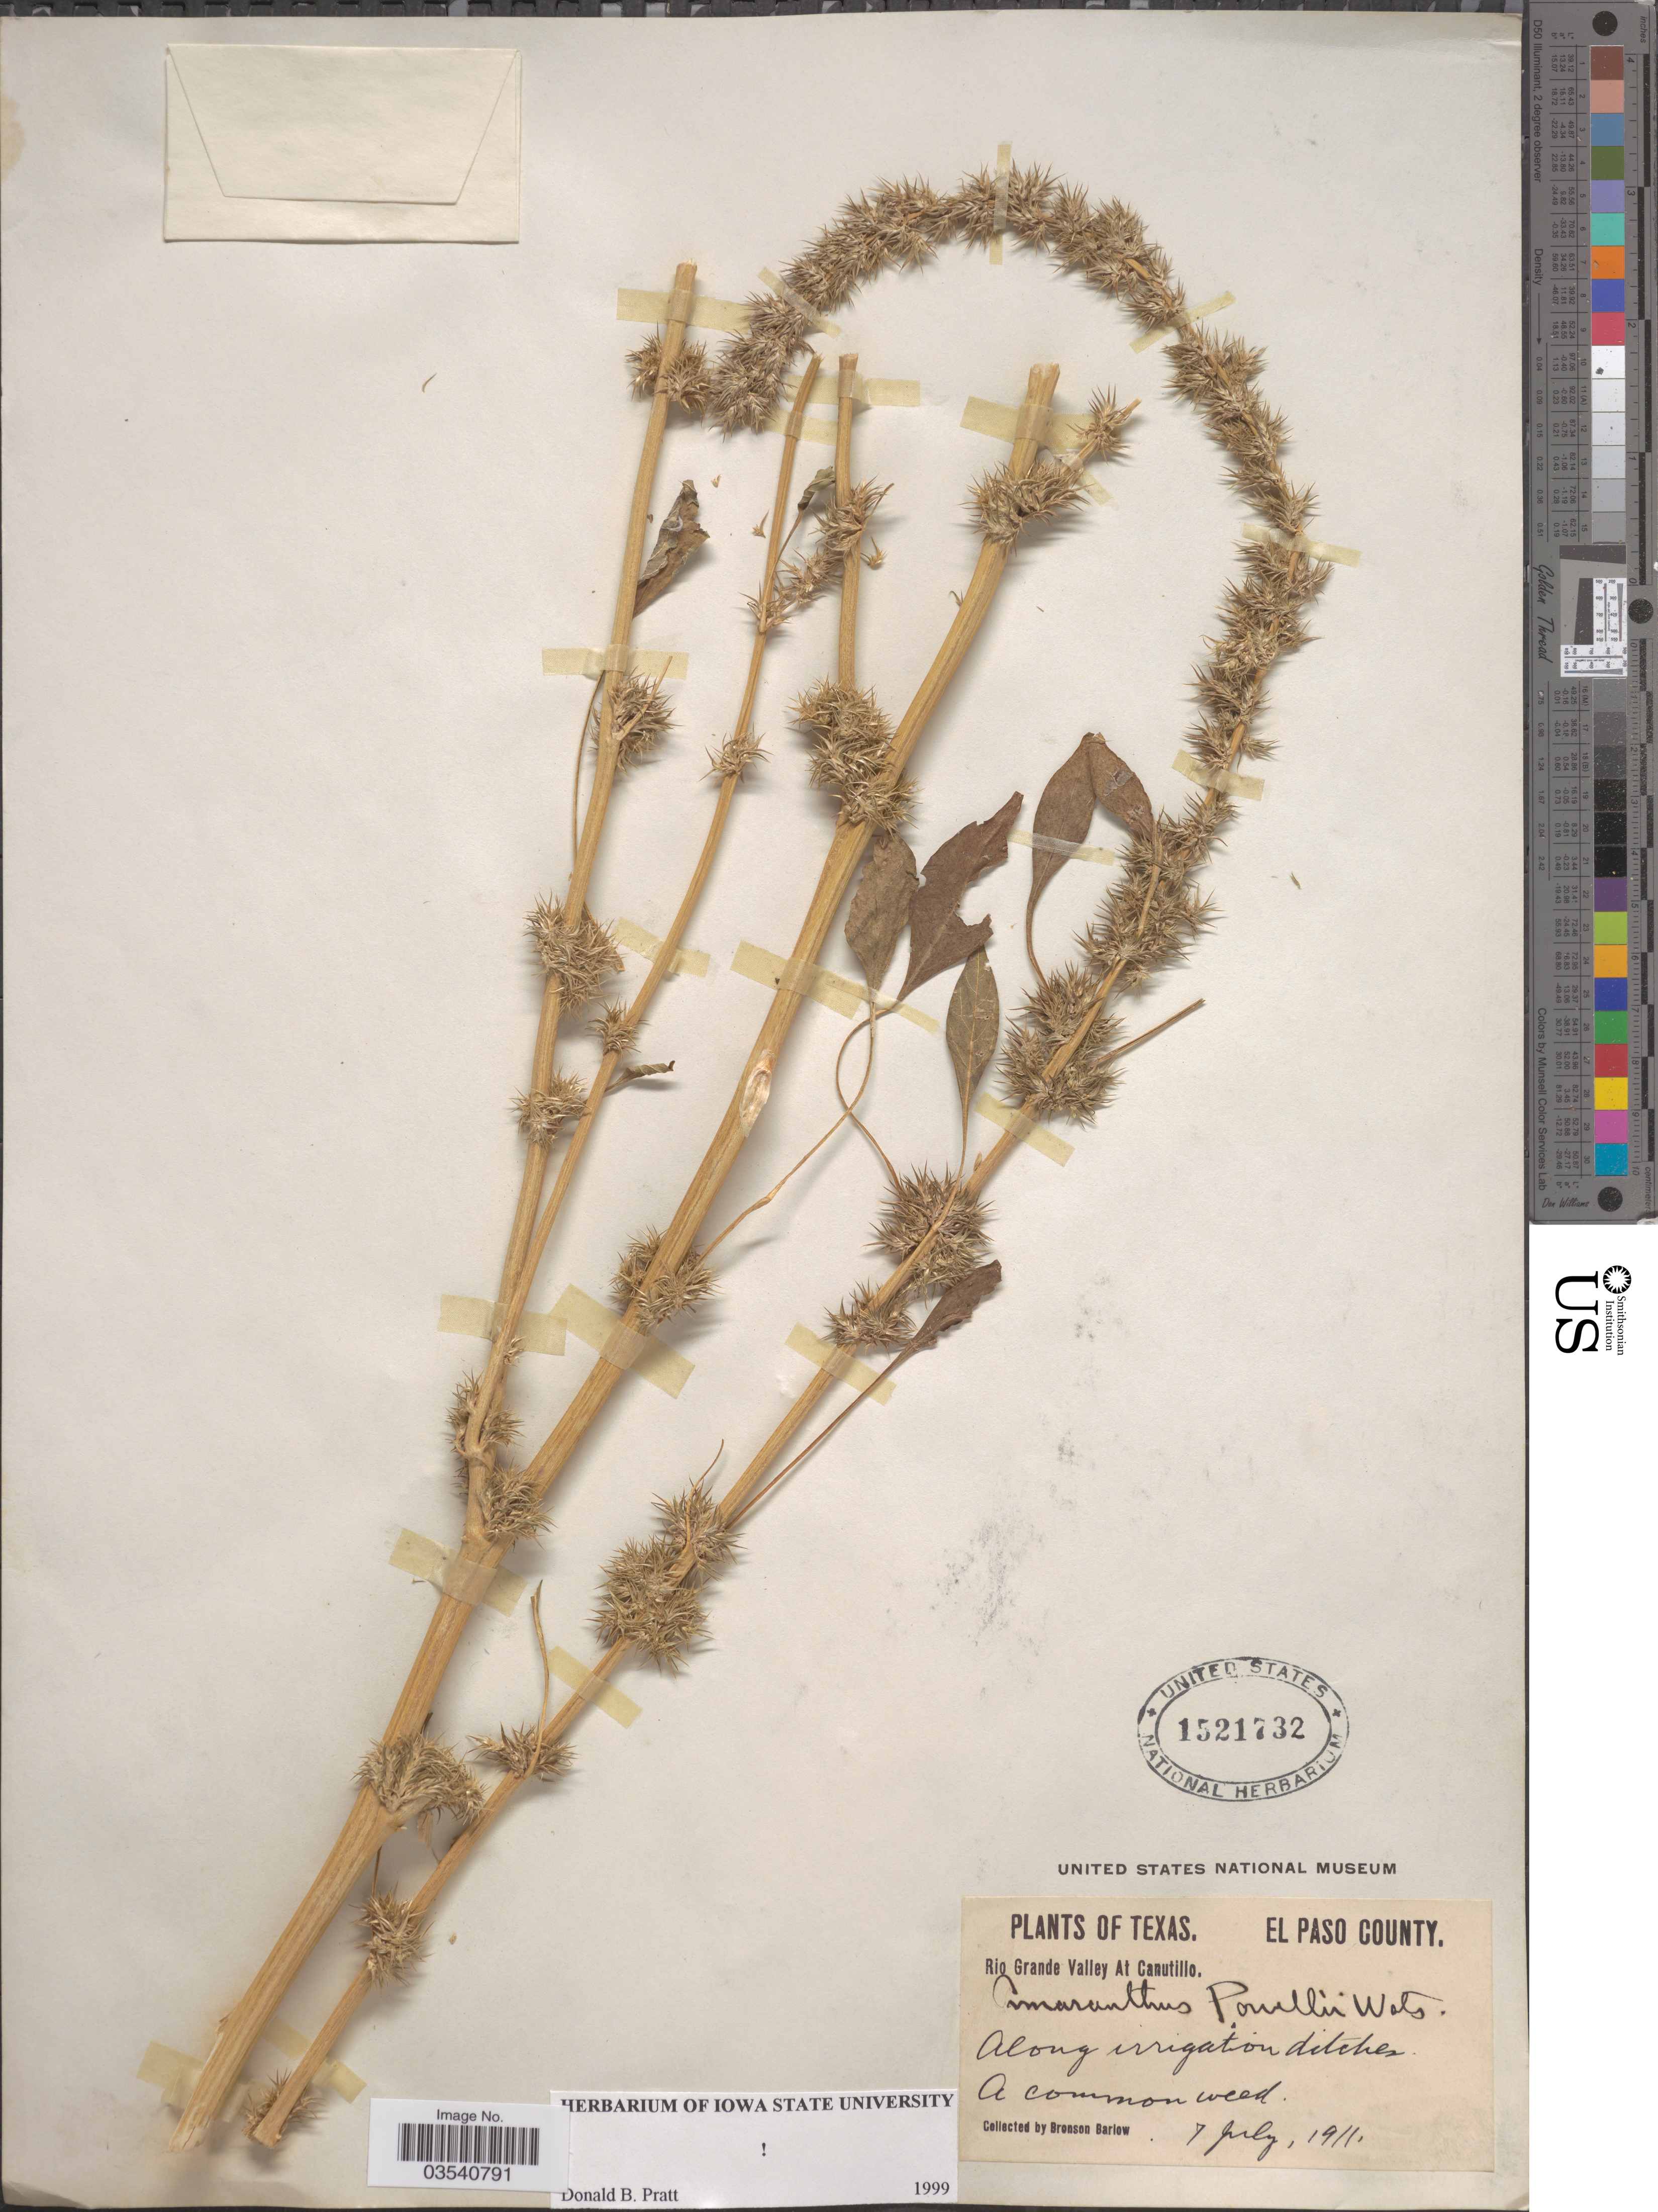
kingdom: Plantae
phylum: Tracheophyta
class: Magnoliopsida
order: Caryophyllales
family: Amaranthaceae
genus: Amaranthus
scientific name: Amaranthus powellii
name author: S. Watson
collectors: Barlow, B.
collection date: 1911-07-07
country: United States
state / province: Texas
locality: El Paso County. Rio Grande Valley At Canutillo.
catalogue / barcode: US 1521732